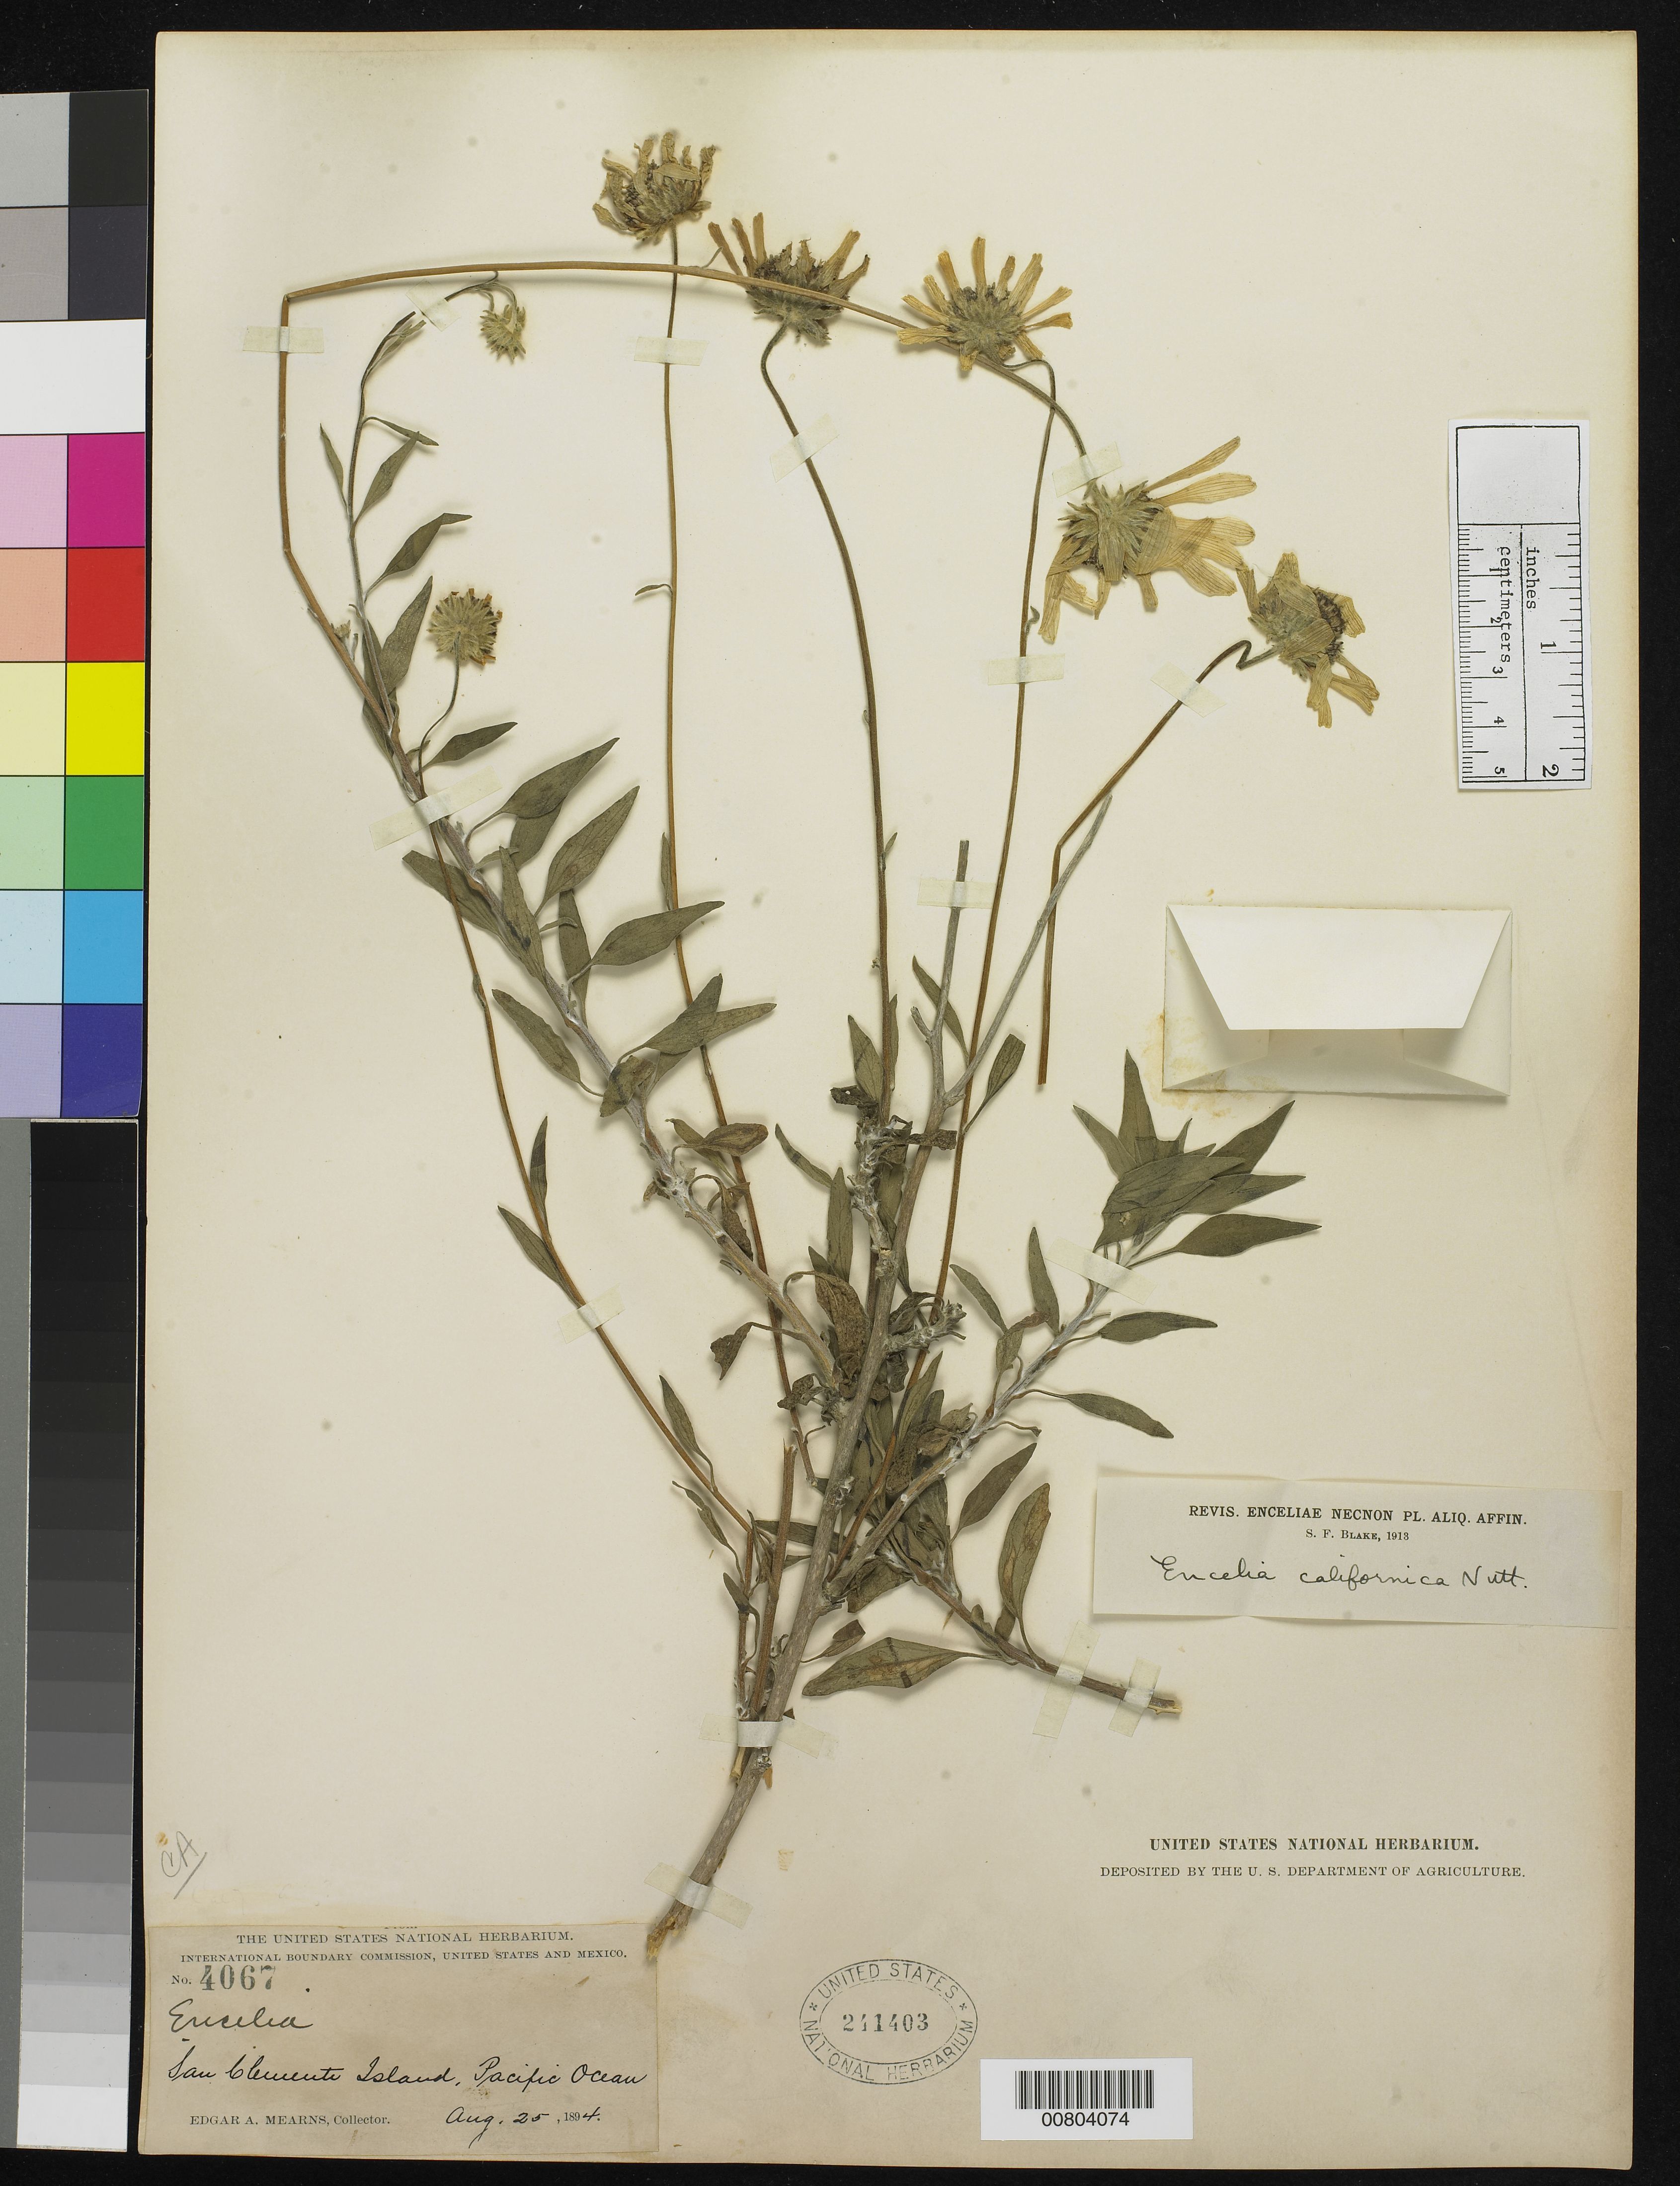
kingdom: Plantae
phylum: Tracheophyta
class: Magnoliopsida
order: Asterales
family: Asteraceae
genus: Encelia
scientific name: Encelia californica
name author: Nutt.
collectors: E. A. Mearns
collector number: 4067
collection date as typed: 25 Aug 1894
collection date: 1894-08-25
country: United States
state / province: California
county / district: Los Angeles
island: San Clemente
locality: San Clemente Island, Pacific Ocean.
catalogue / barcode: US 241203